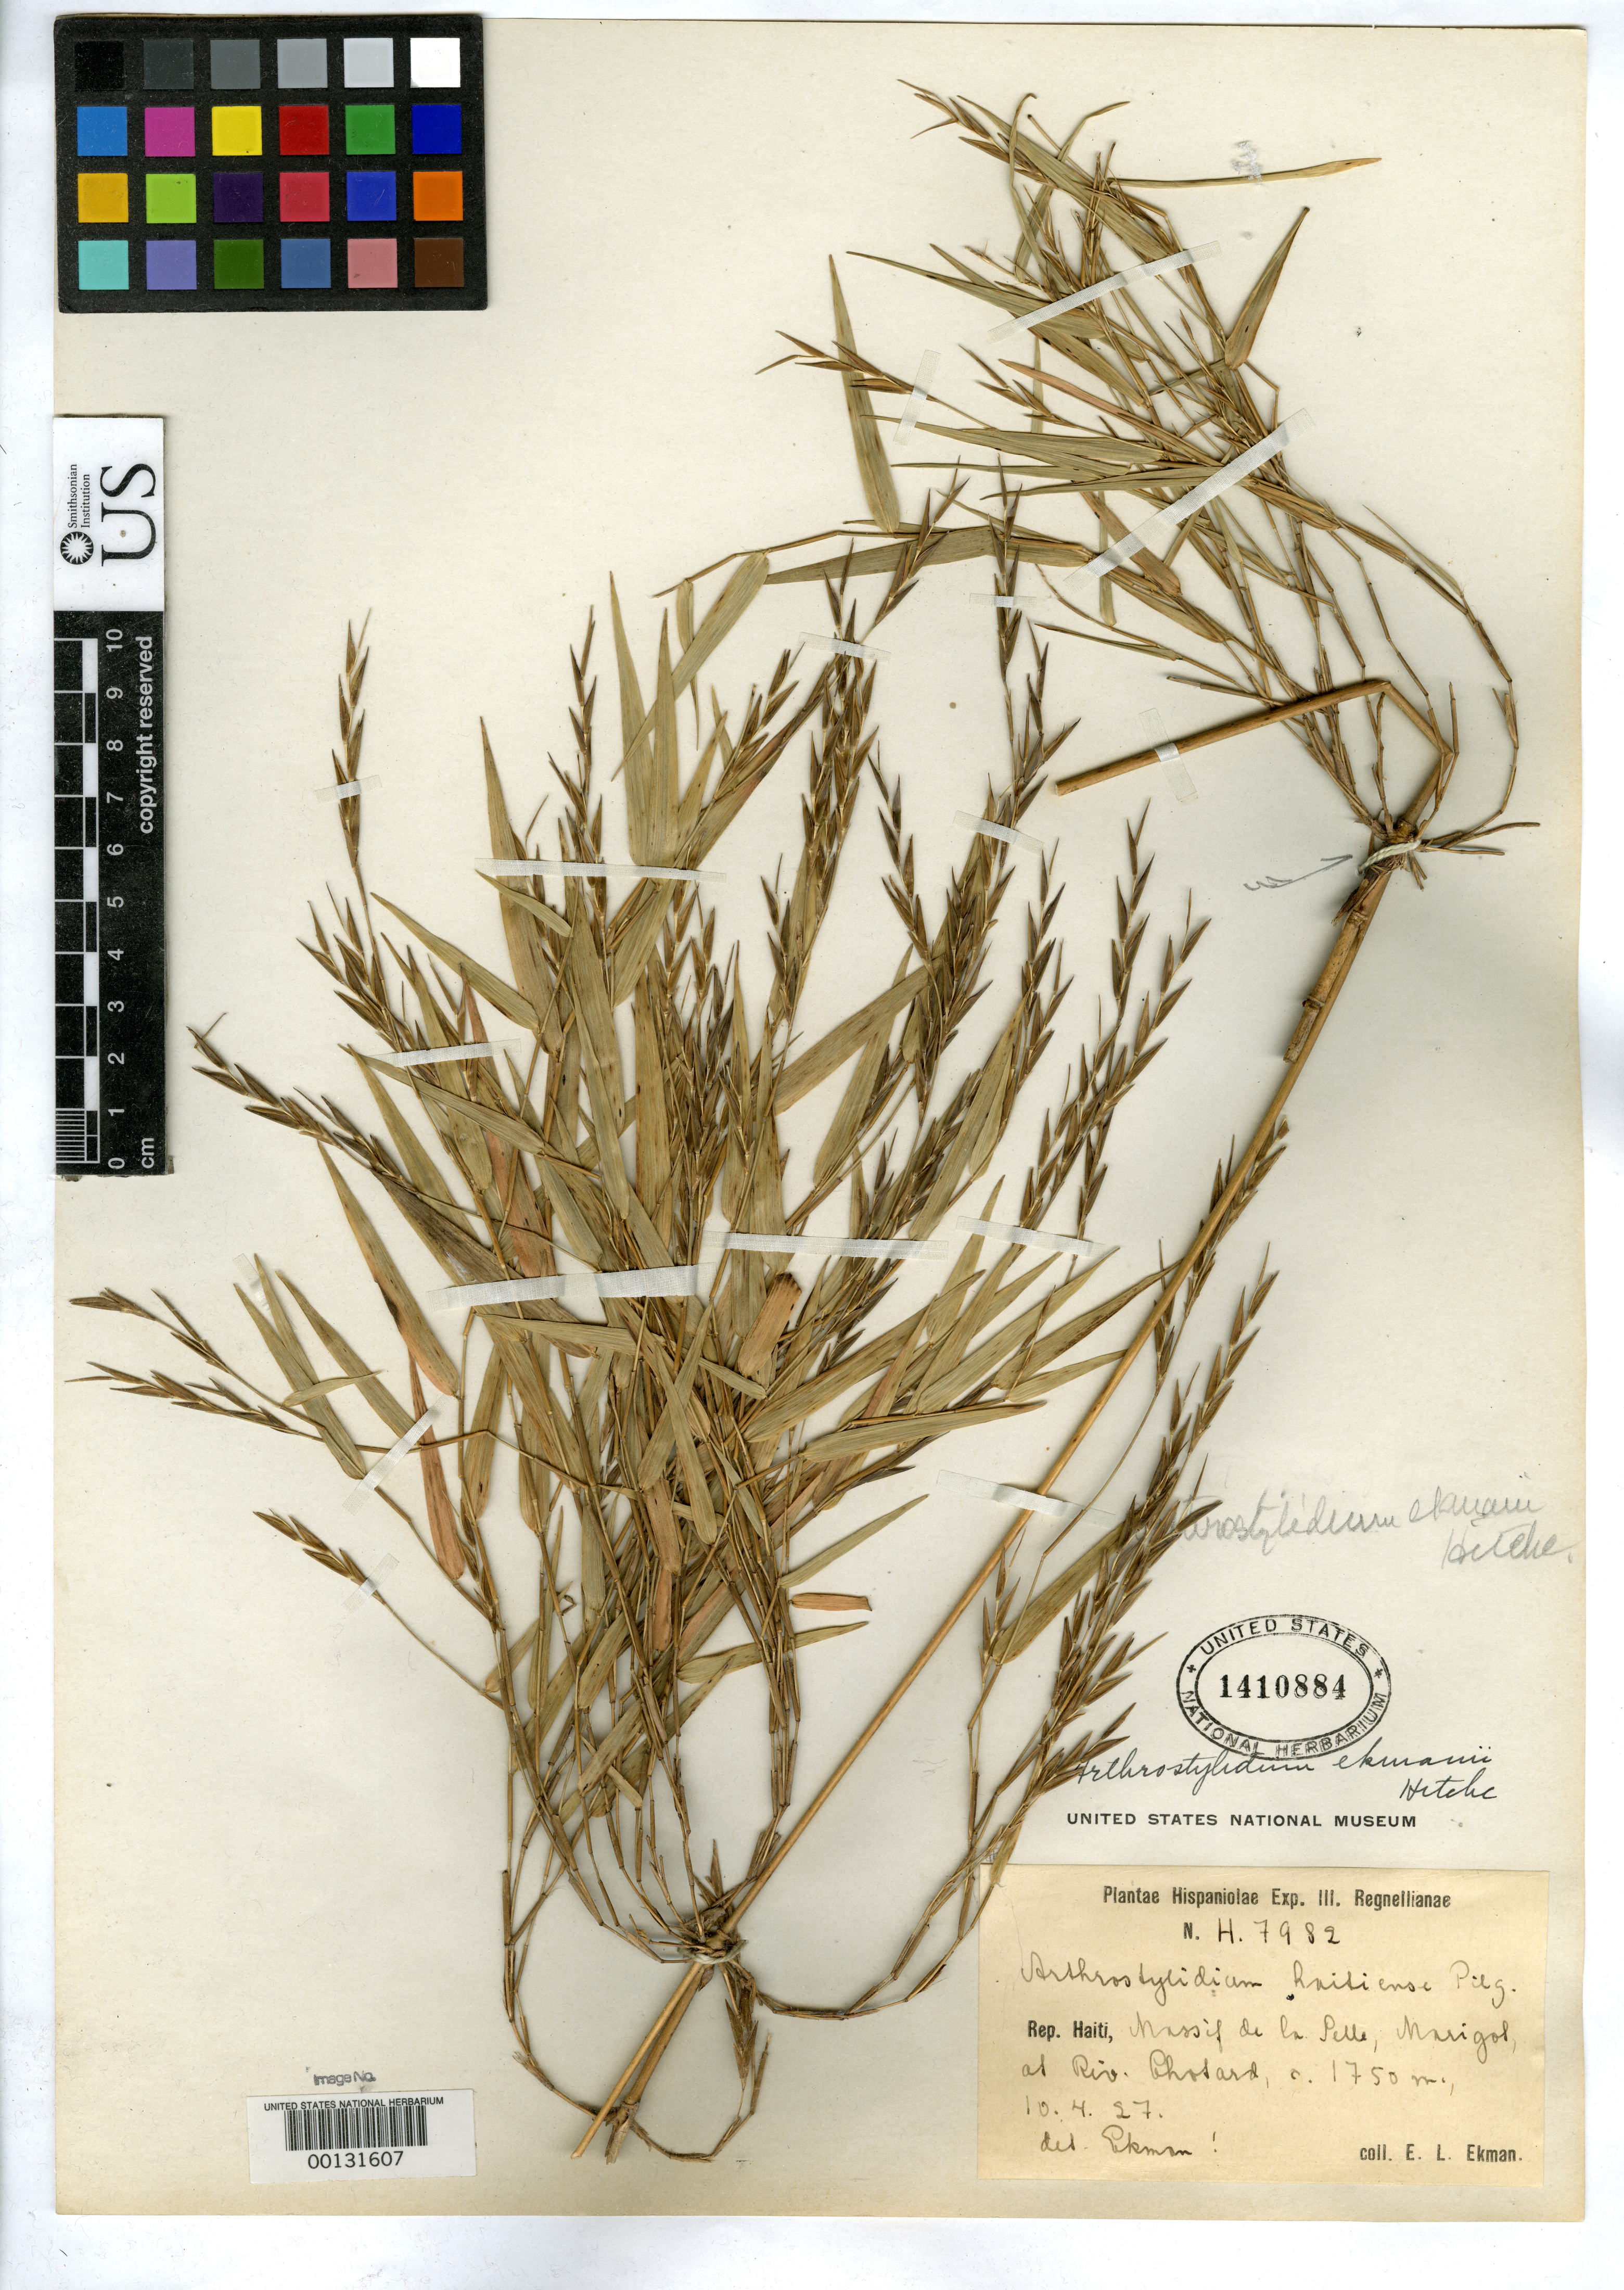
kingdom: Plantae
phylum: Tracheophyta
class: Liliopsida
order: Poales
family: Poaceae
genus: Arthrostylidium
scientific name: Arthrostylidium ekmanii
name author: Hitchc.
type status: Holotype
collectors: E. L. Ekman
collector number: H 7982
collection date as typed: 10 Apr 1927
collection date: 1927-04-10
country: Haiti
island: Hispaniola Island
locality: Massif de la Selle, Marigot, Riviere Chotard.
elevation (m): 1750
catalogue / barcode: US 1410884